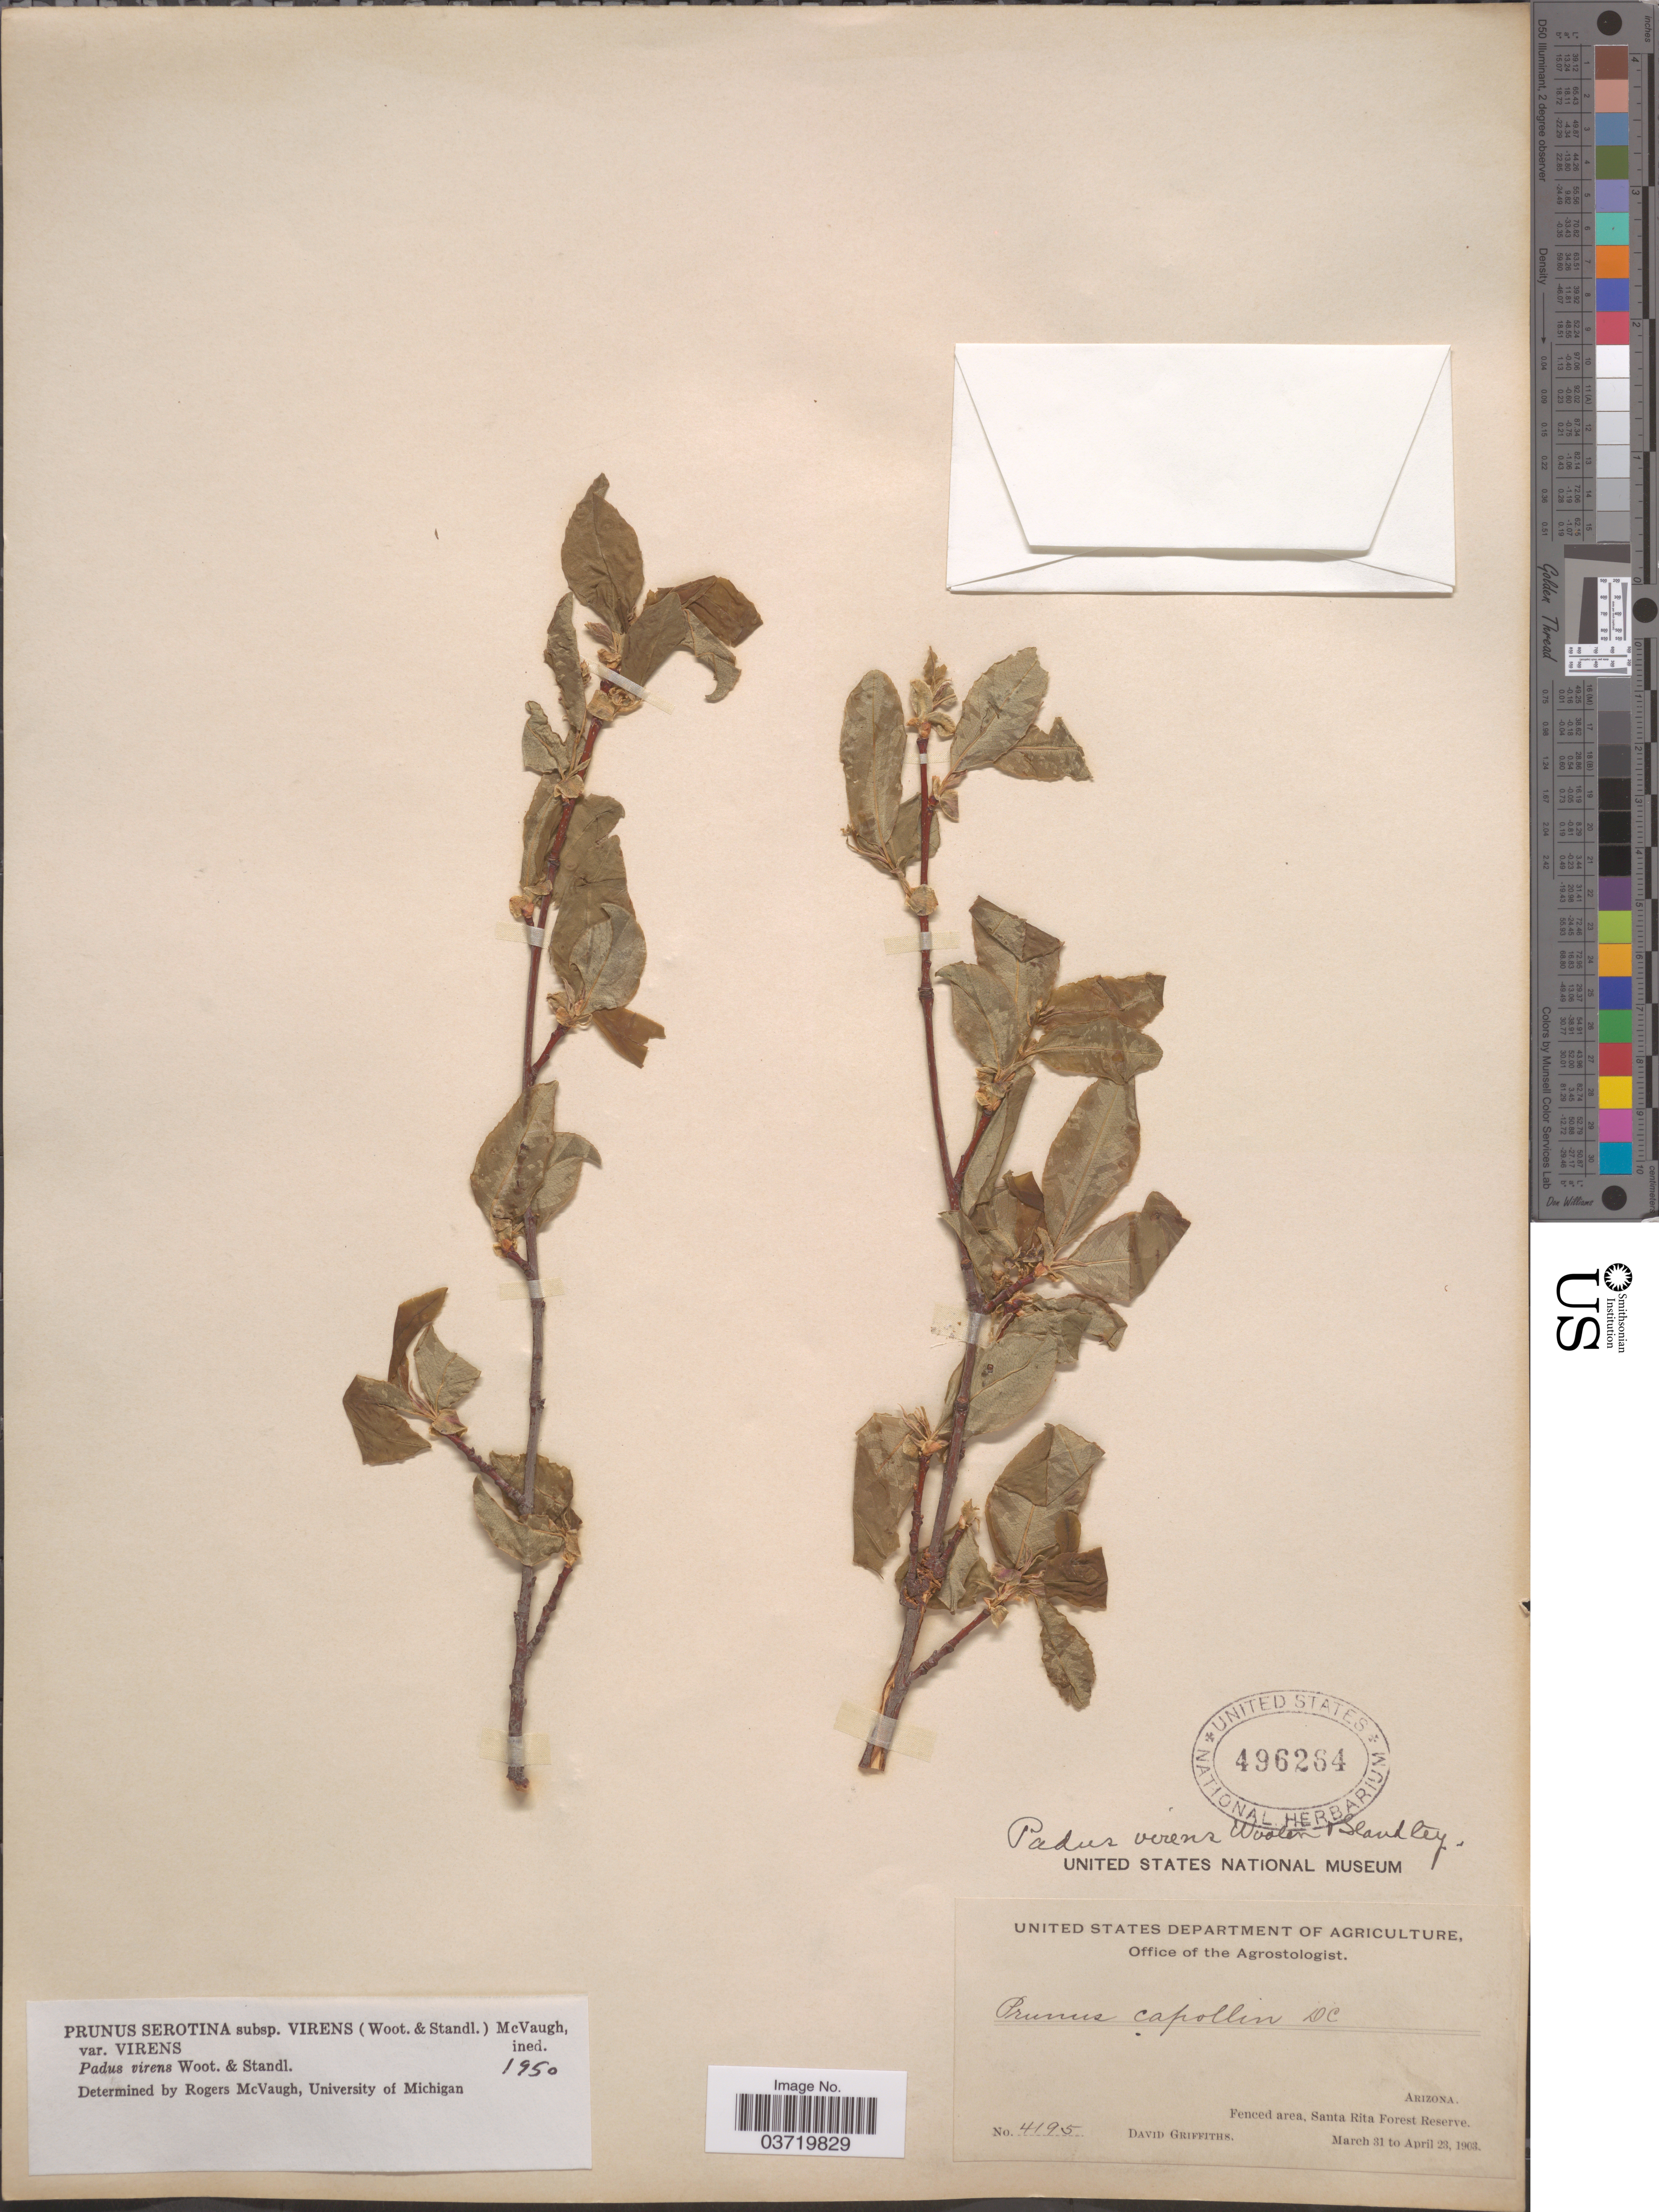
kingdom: Plantae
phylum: Tracheophyta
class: Magnoliopsida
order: Rosales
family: Rosaceae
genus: Prunus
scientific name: Prunus serotina var. rufula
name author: (Wooton & Standl.) McVaugh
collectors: D. Griffiths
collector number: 4195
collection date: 1903-03-31/1903-04-23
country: United States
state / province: Arizona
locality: Fenced area, Santa Rita Forest Reserve.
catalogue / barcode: US 496264